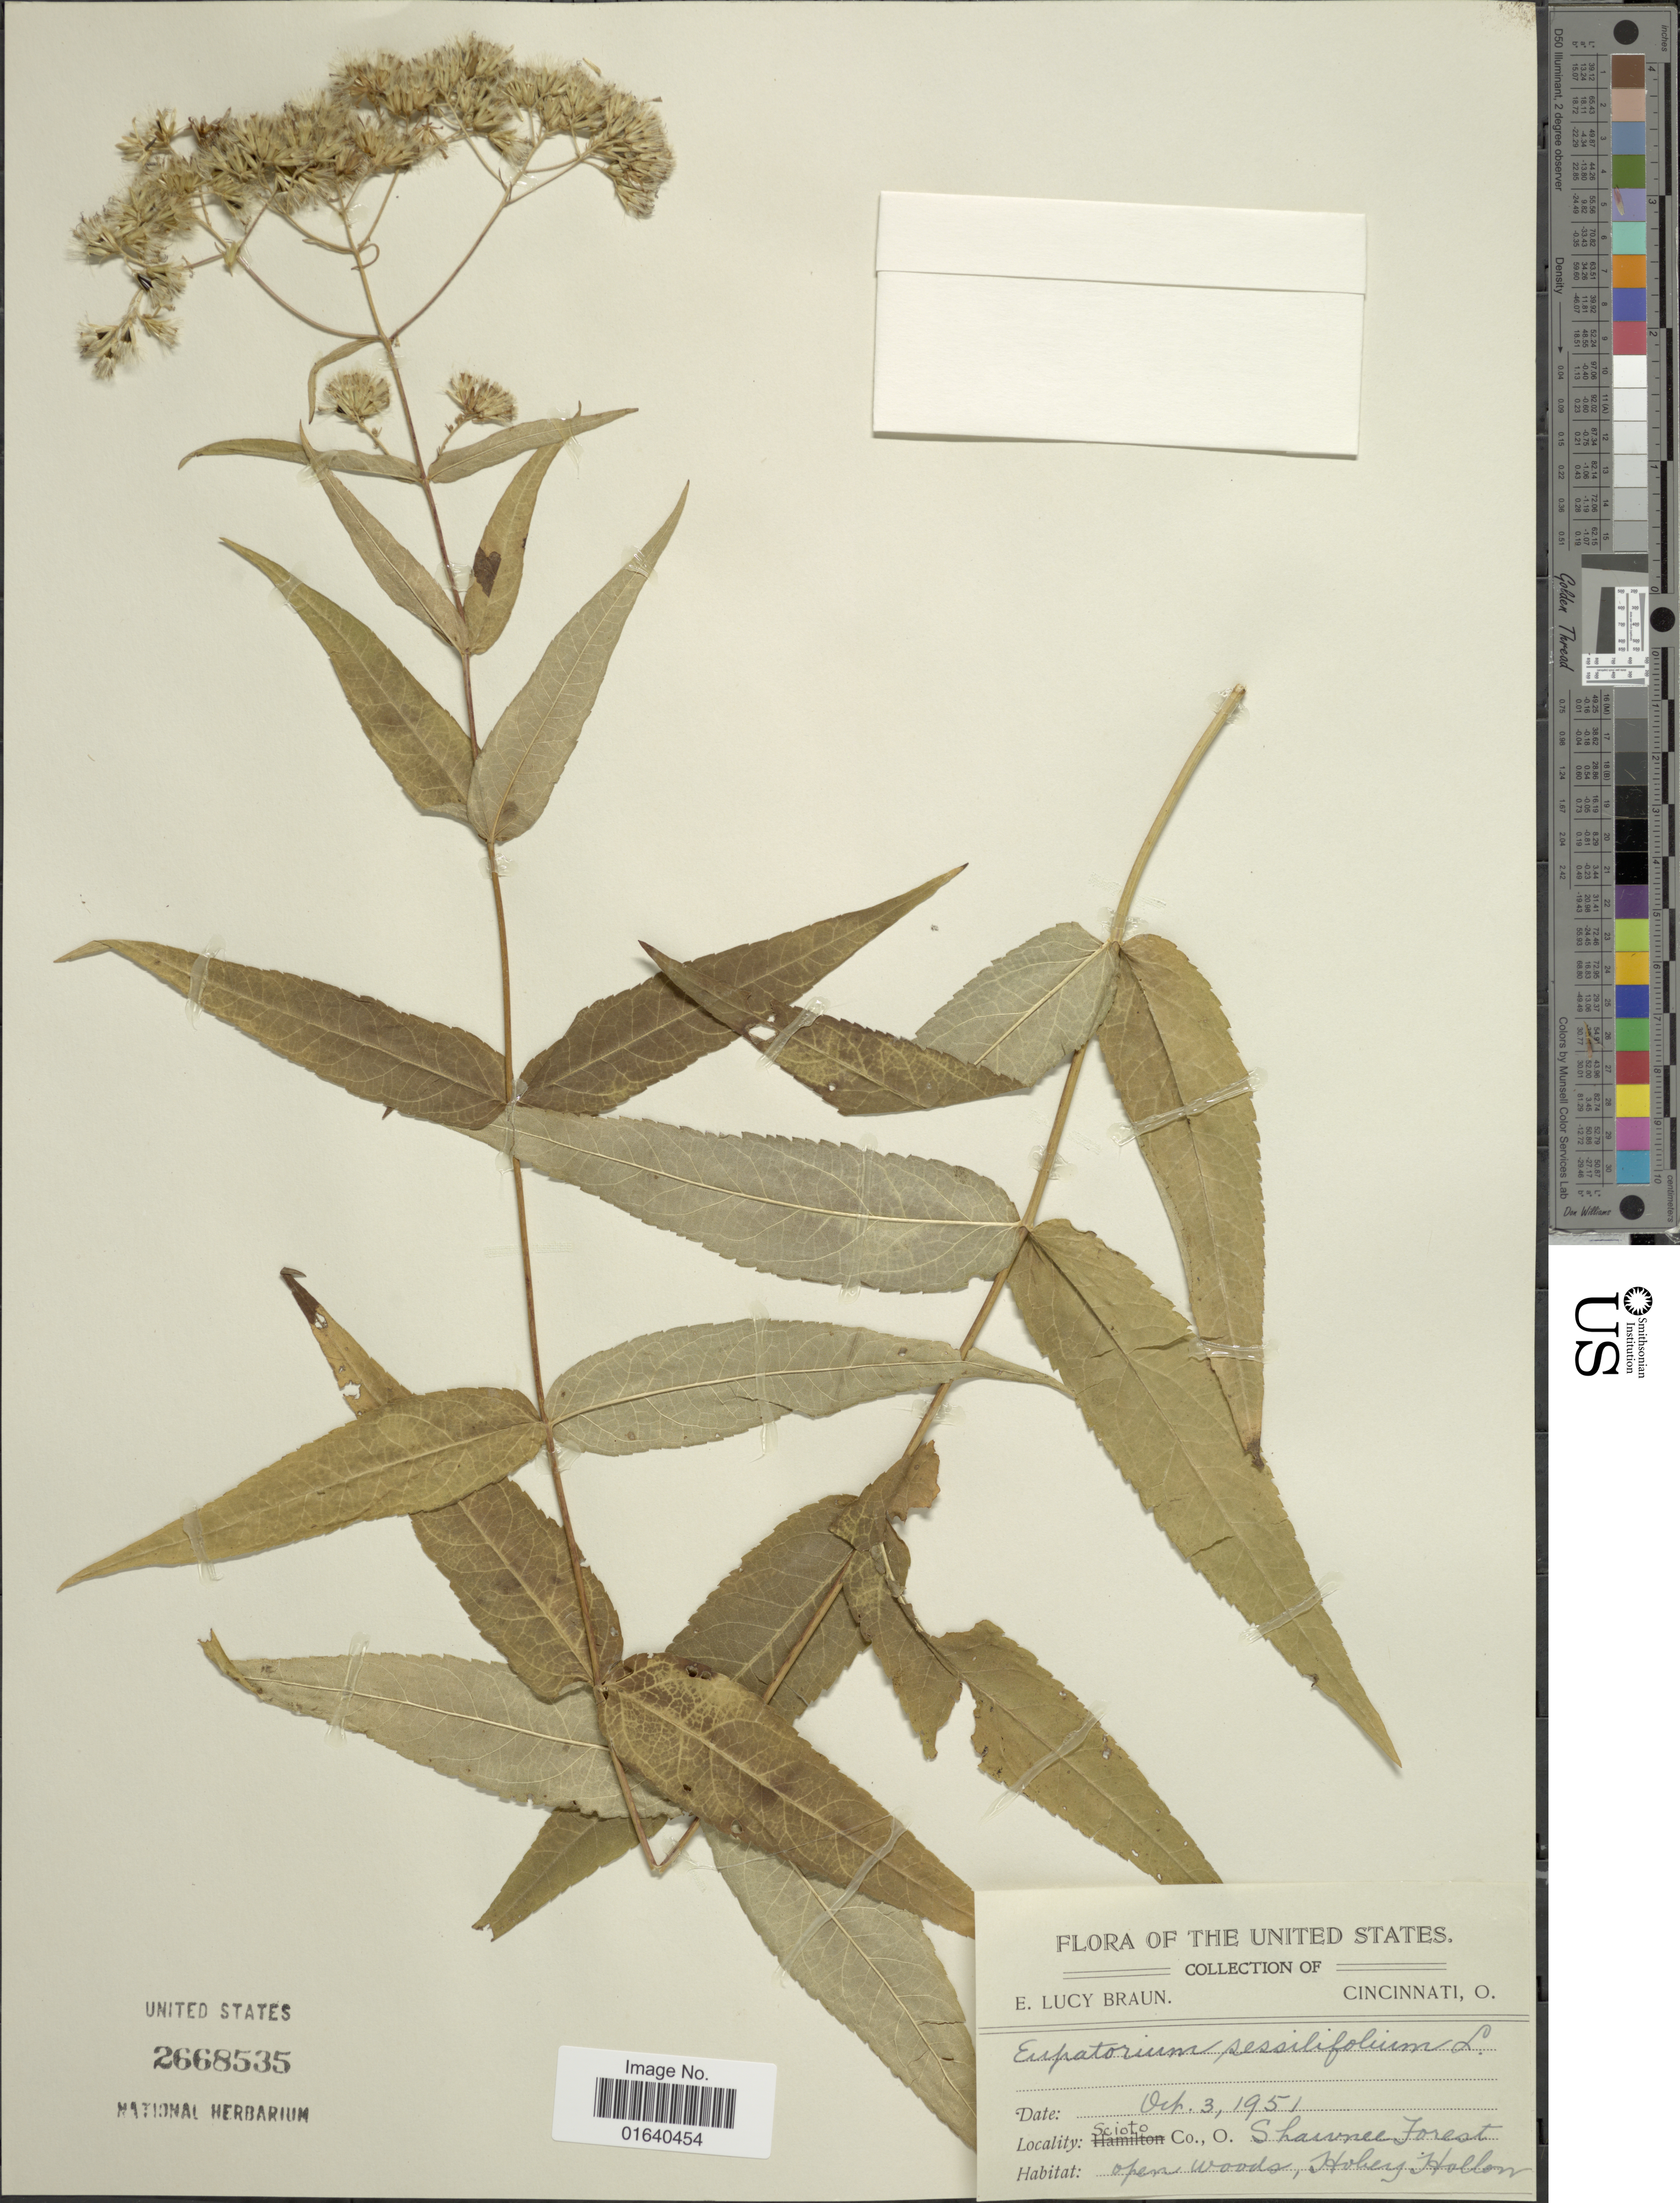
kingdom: Plantae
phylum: Tracheophyta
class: Magnoliopsida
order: Asterales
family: Asteraceae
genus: Eupatorium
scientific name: Eupatorium sessilifolium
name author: L.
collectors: E. L. Braun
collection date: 1951-10-03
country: United States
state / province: Ohio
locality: Scioto Co., Shawnee Forest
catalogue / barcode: US 2668535